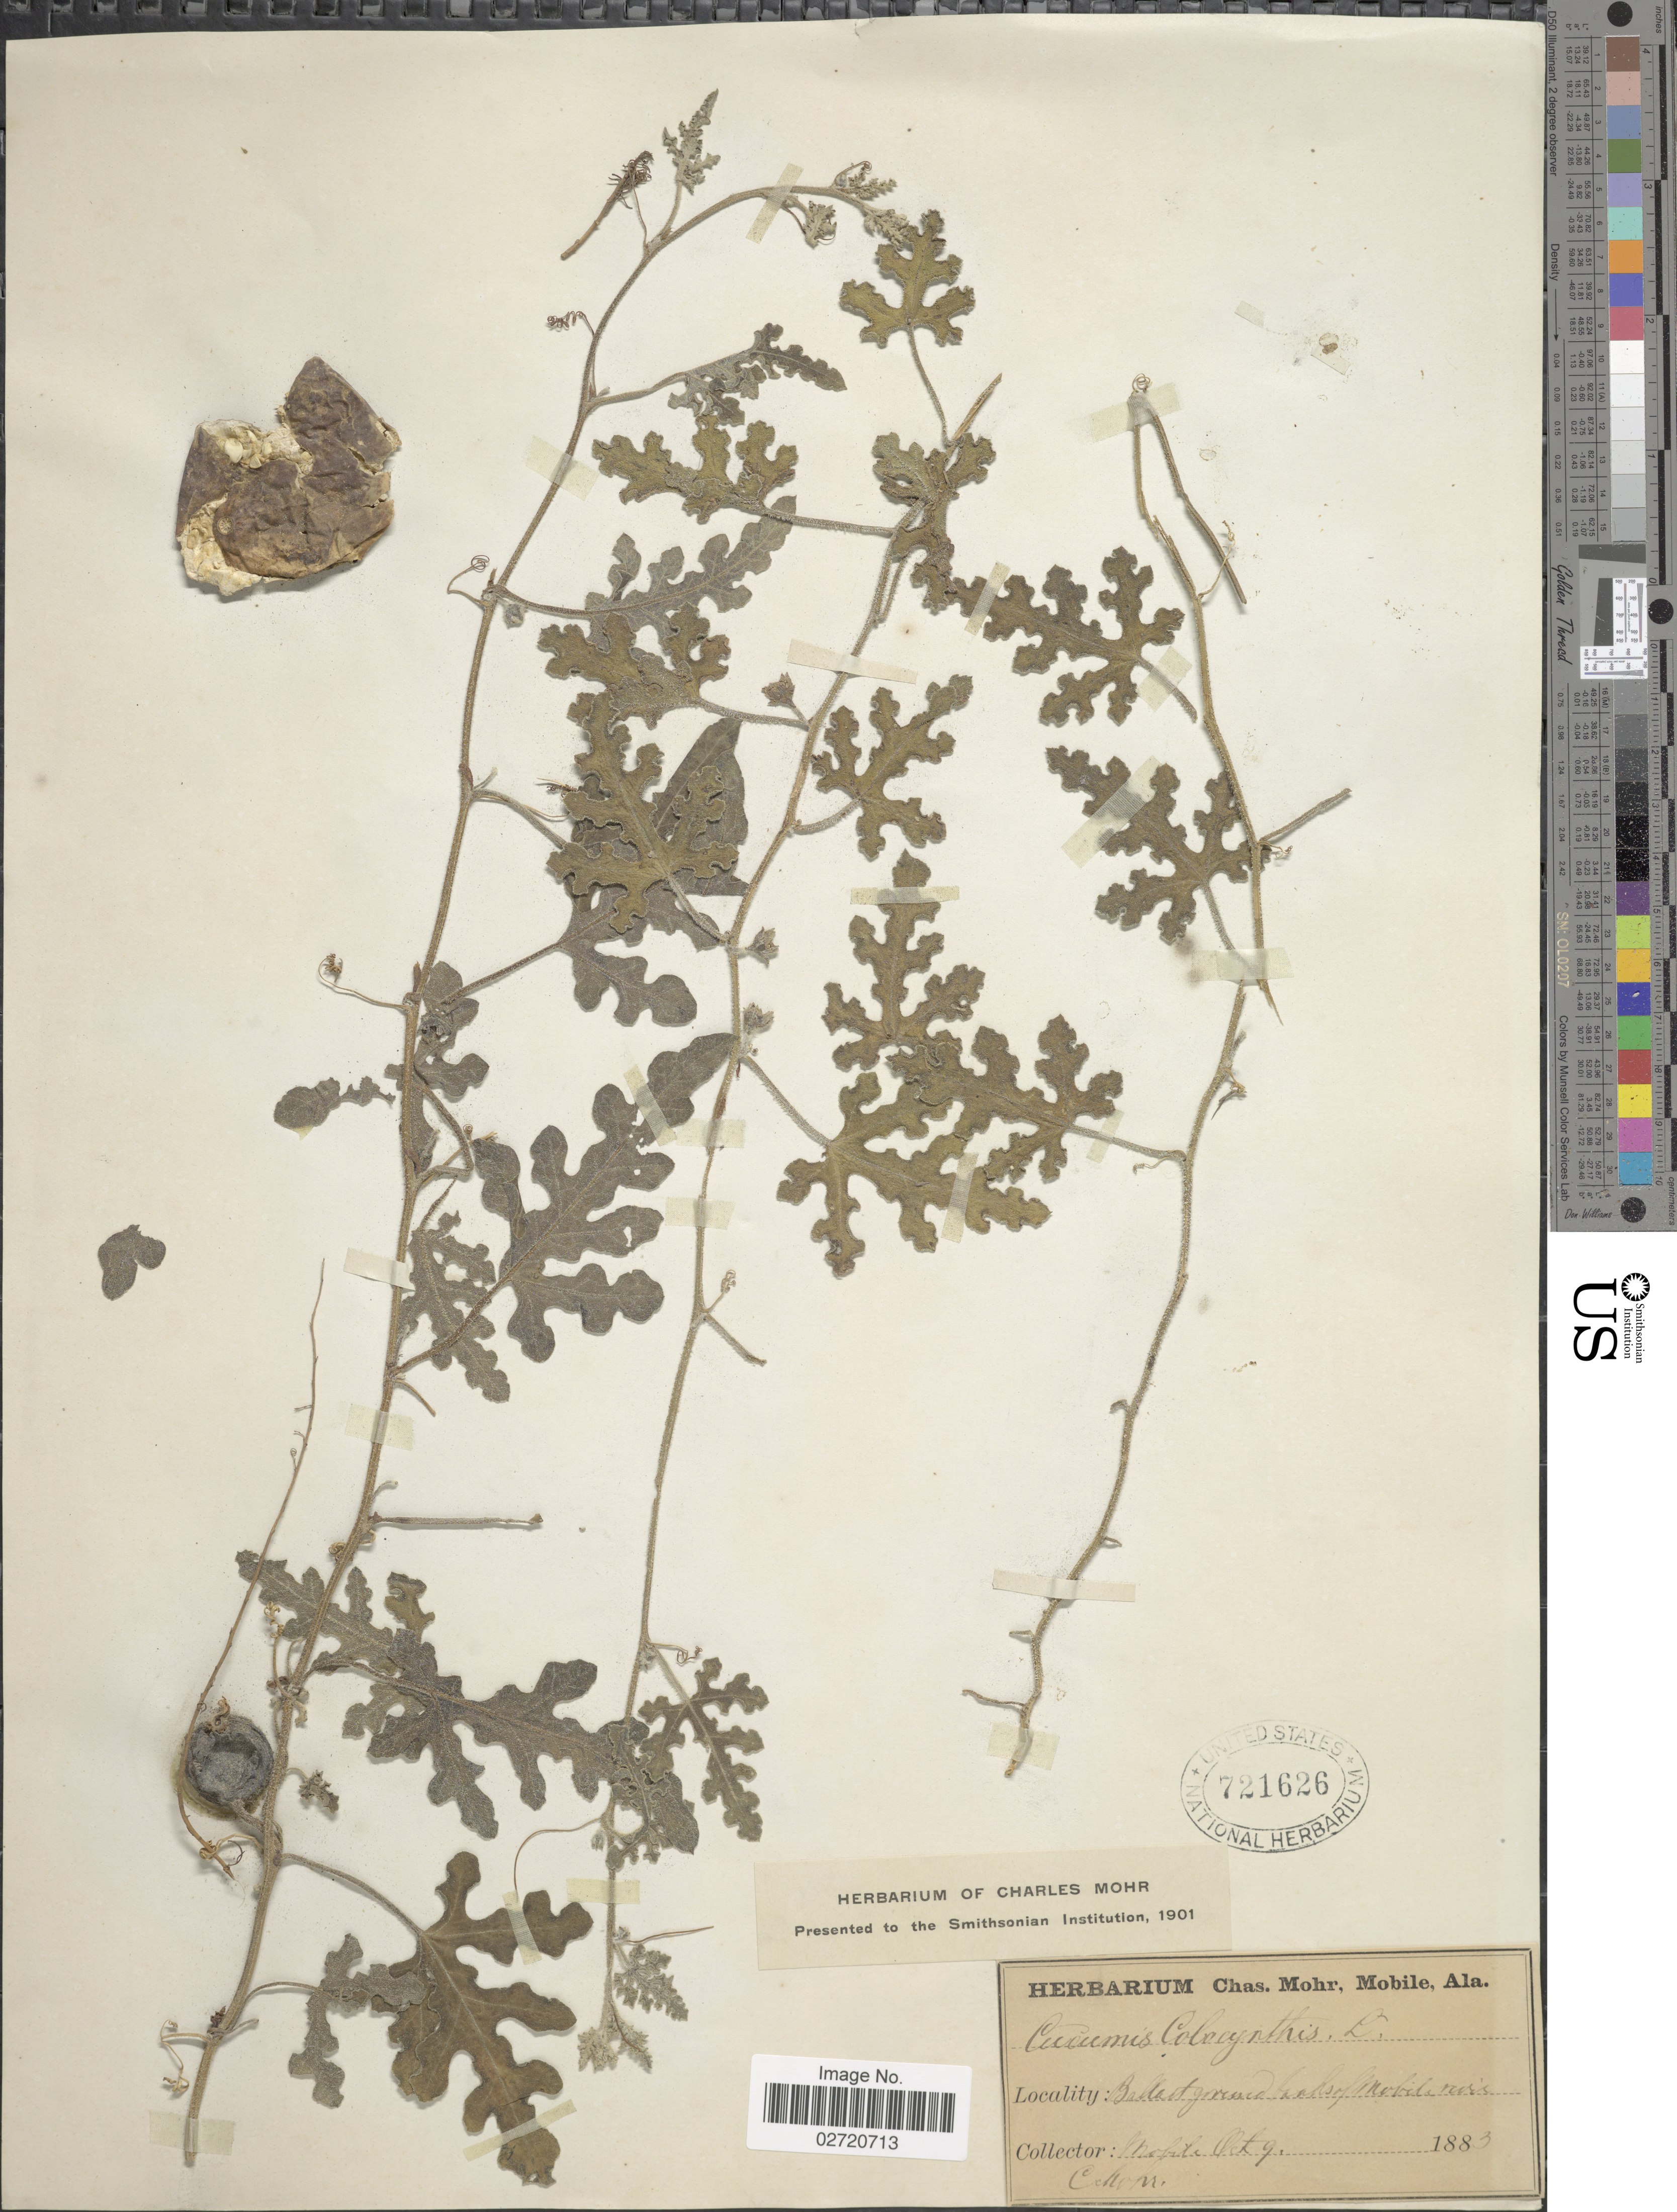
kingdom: Plantae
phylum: Tracheophyta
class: Magnoliopsida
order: Cucurbitales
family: Cucurbitaceae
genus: Citrullus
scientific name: Citrullus colocynthis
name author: (L.) Schrad.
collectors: C. T. Mohr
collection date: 1883-10-09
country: United States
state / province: Alabama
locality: Ballast ground banks of Mobile river.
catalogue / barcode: US 721626